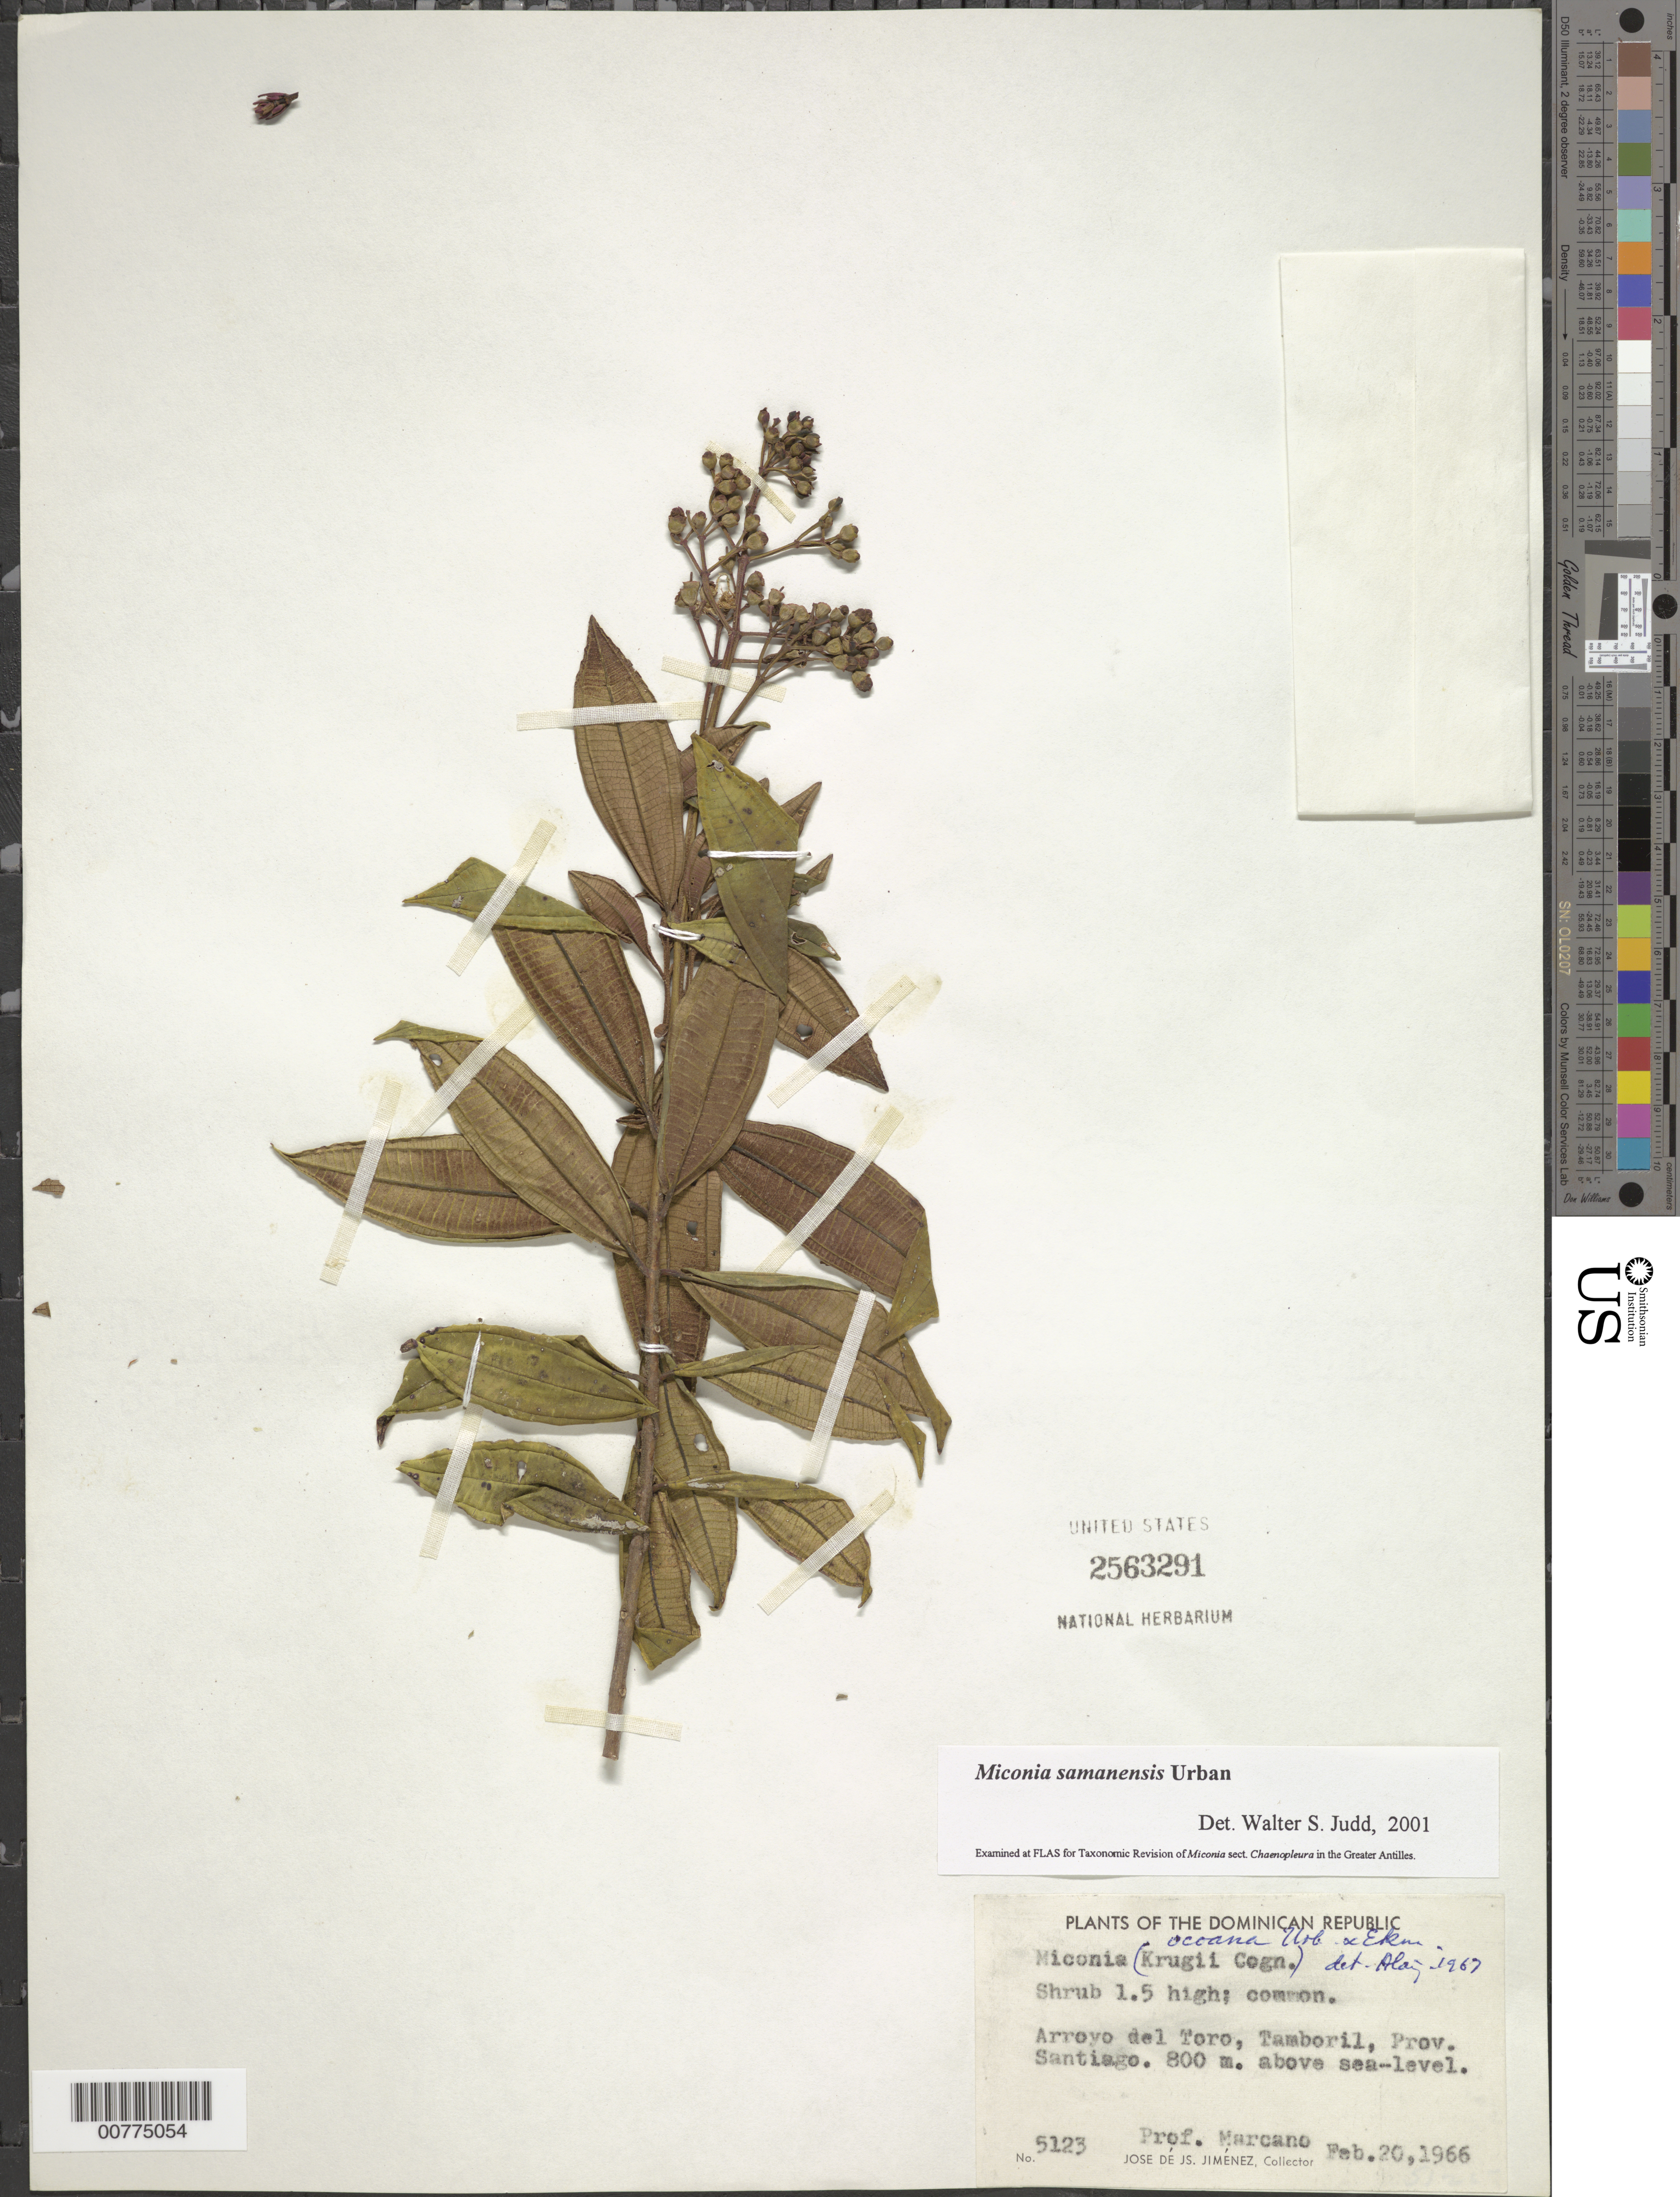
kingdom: Plantae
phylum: Tracheophyta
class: Magnoliopsida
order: Myrtales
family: Melastomataceae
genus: Miconia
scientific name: Miconia samanensis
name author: Urb.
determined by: Judd, Walter S.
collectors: E. J. Marcano F.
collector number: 5123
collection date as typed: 20 Feb 1966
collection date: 1966-02-20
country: Dominican Republic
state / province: Santiago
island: Hispaniola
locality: Arroyo del Toro, Tamboril.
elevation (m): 800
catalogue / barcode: US 2563291